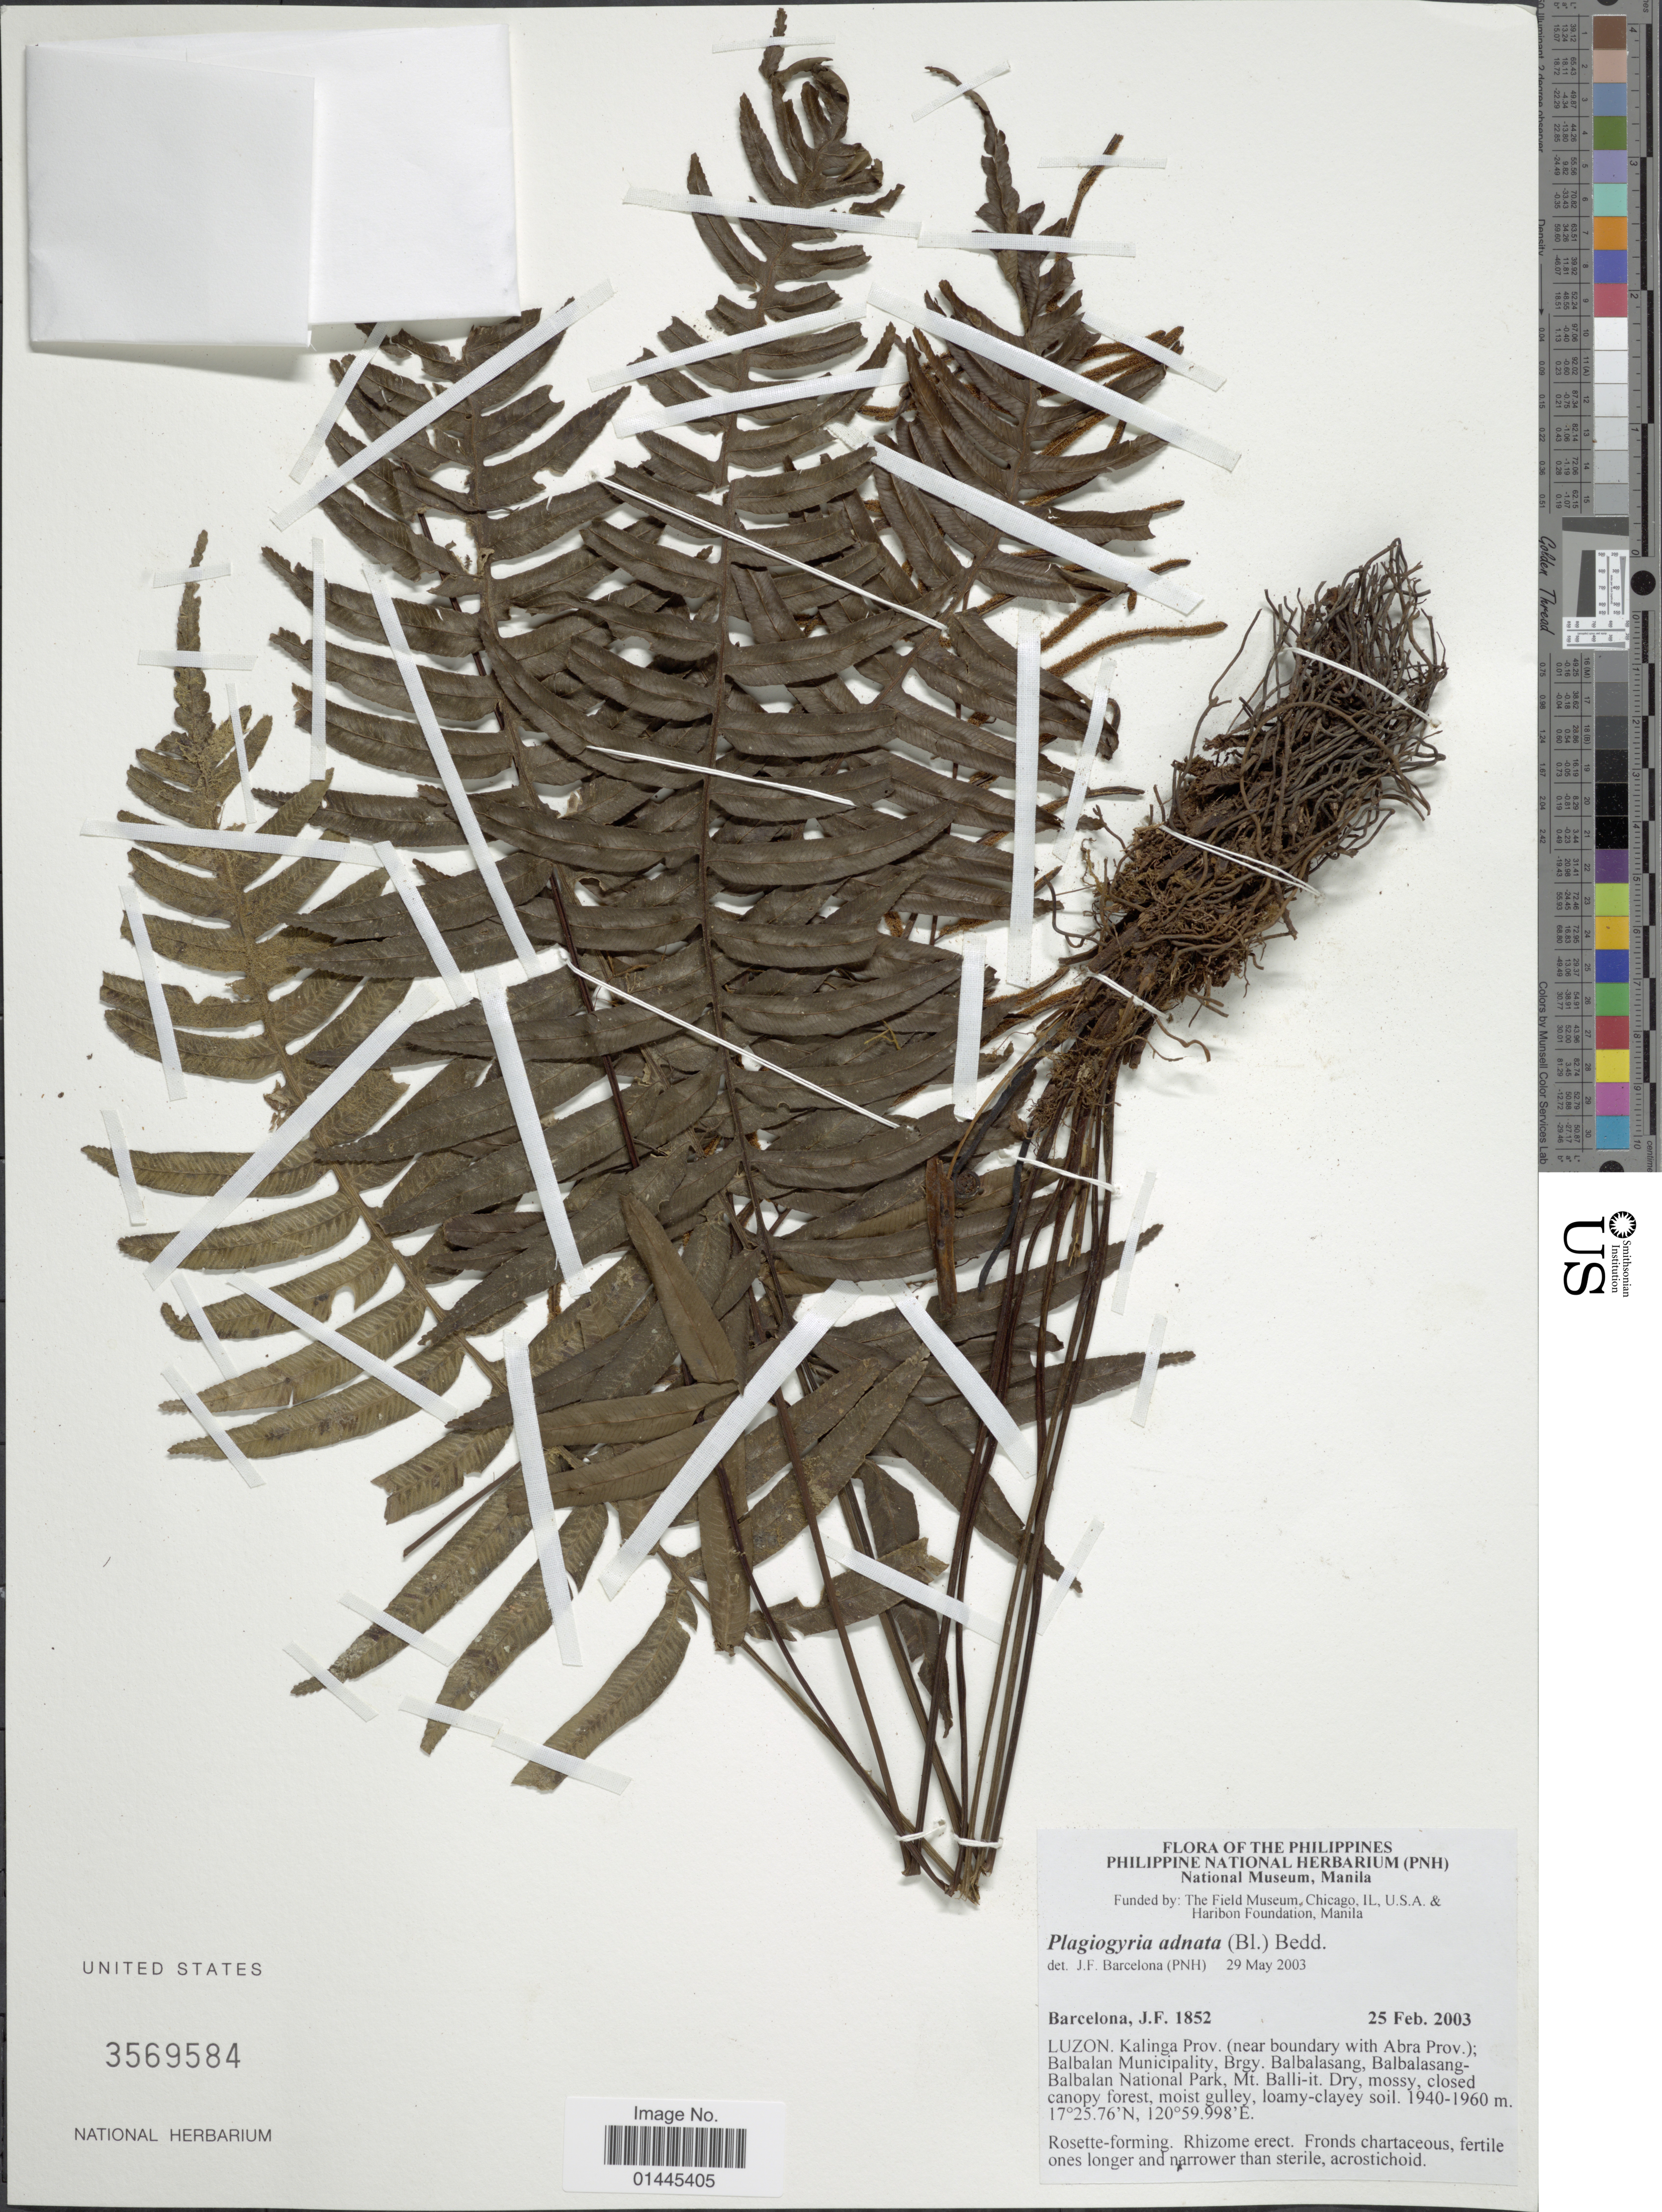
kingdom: Plantae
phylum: Tracheophyta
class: Polypodiopsida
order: Cyatheales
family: Plagiogyriaceae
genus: Plagiogyria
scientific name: Plagiogyria adnata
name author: (Blume) Bedd.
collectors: J. F. Barcelona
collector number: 1852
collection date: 2003-02-25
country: Philippines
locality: Luzon, Kalinga Prov. (near boundary with Abra Prov.); Balbalan Municipality, Brgy. Balbalasang, Balbalasang-Balbalan National Park, Mt. Balli-it.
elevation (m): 1940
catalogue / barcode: US 3569584